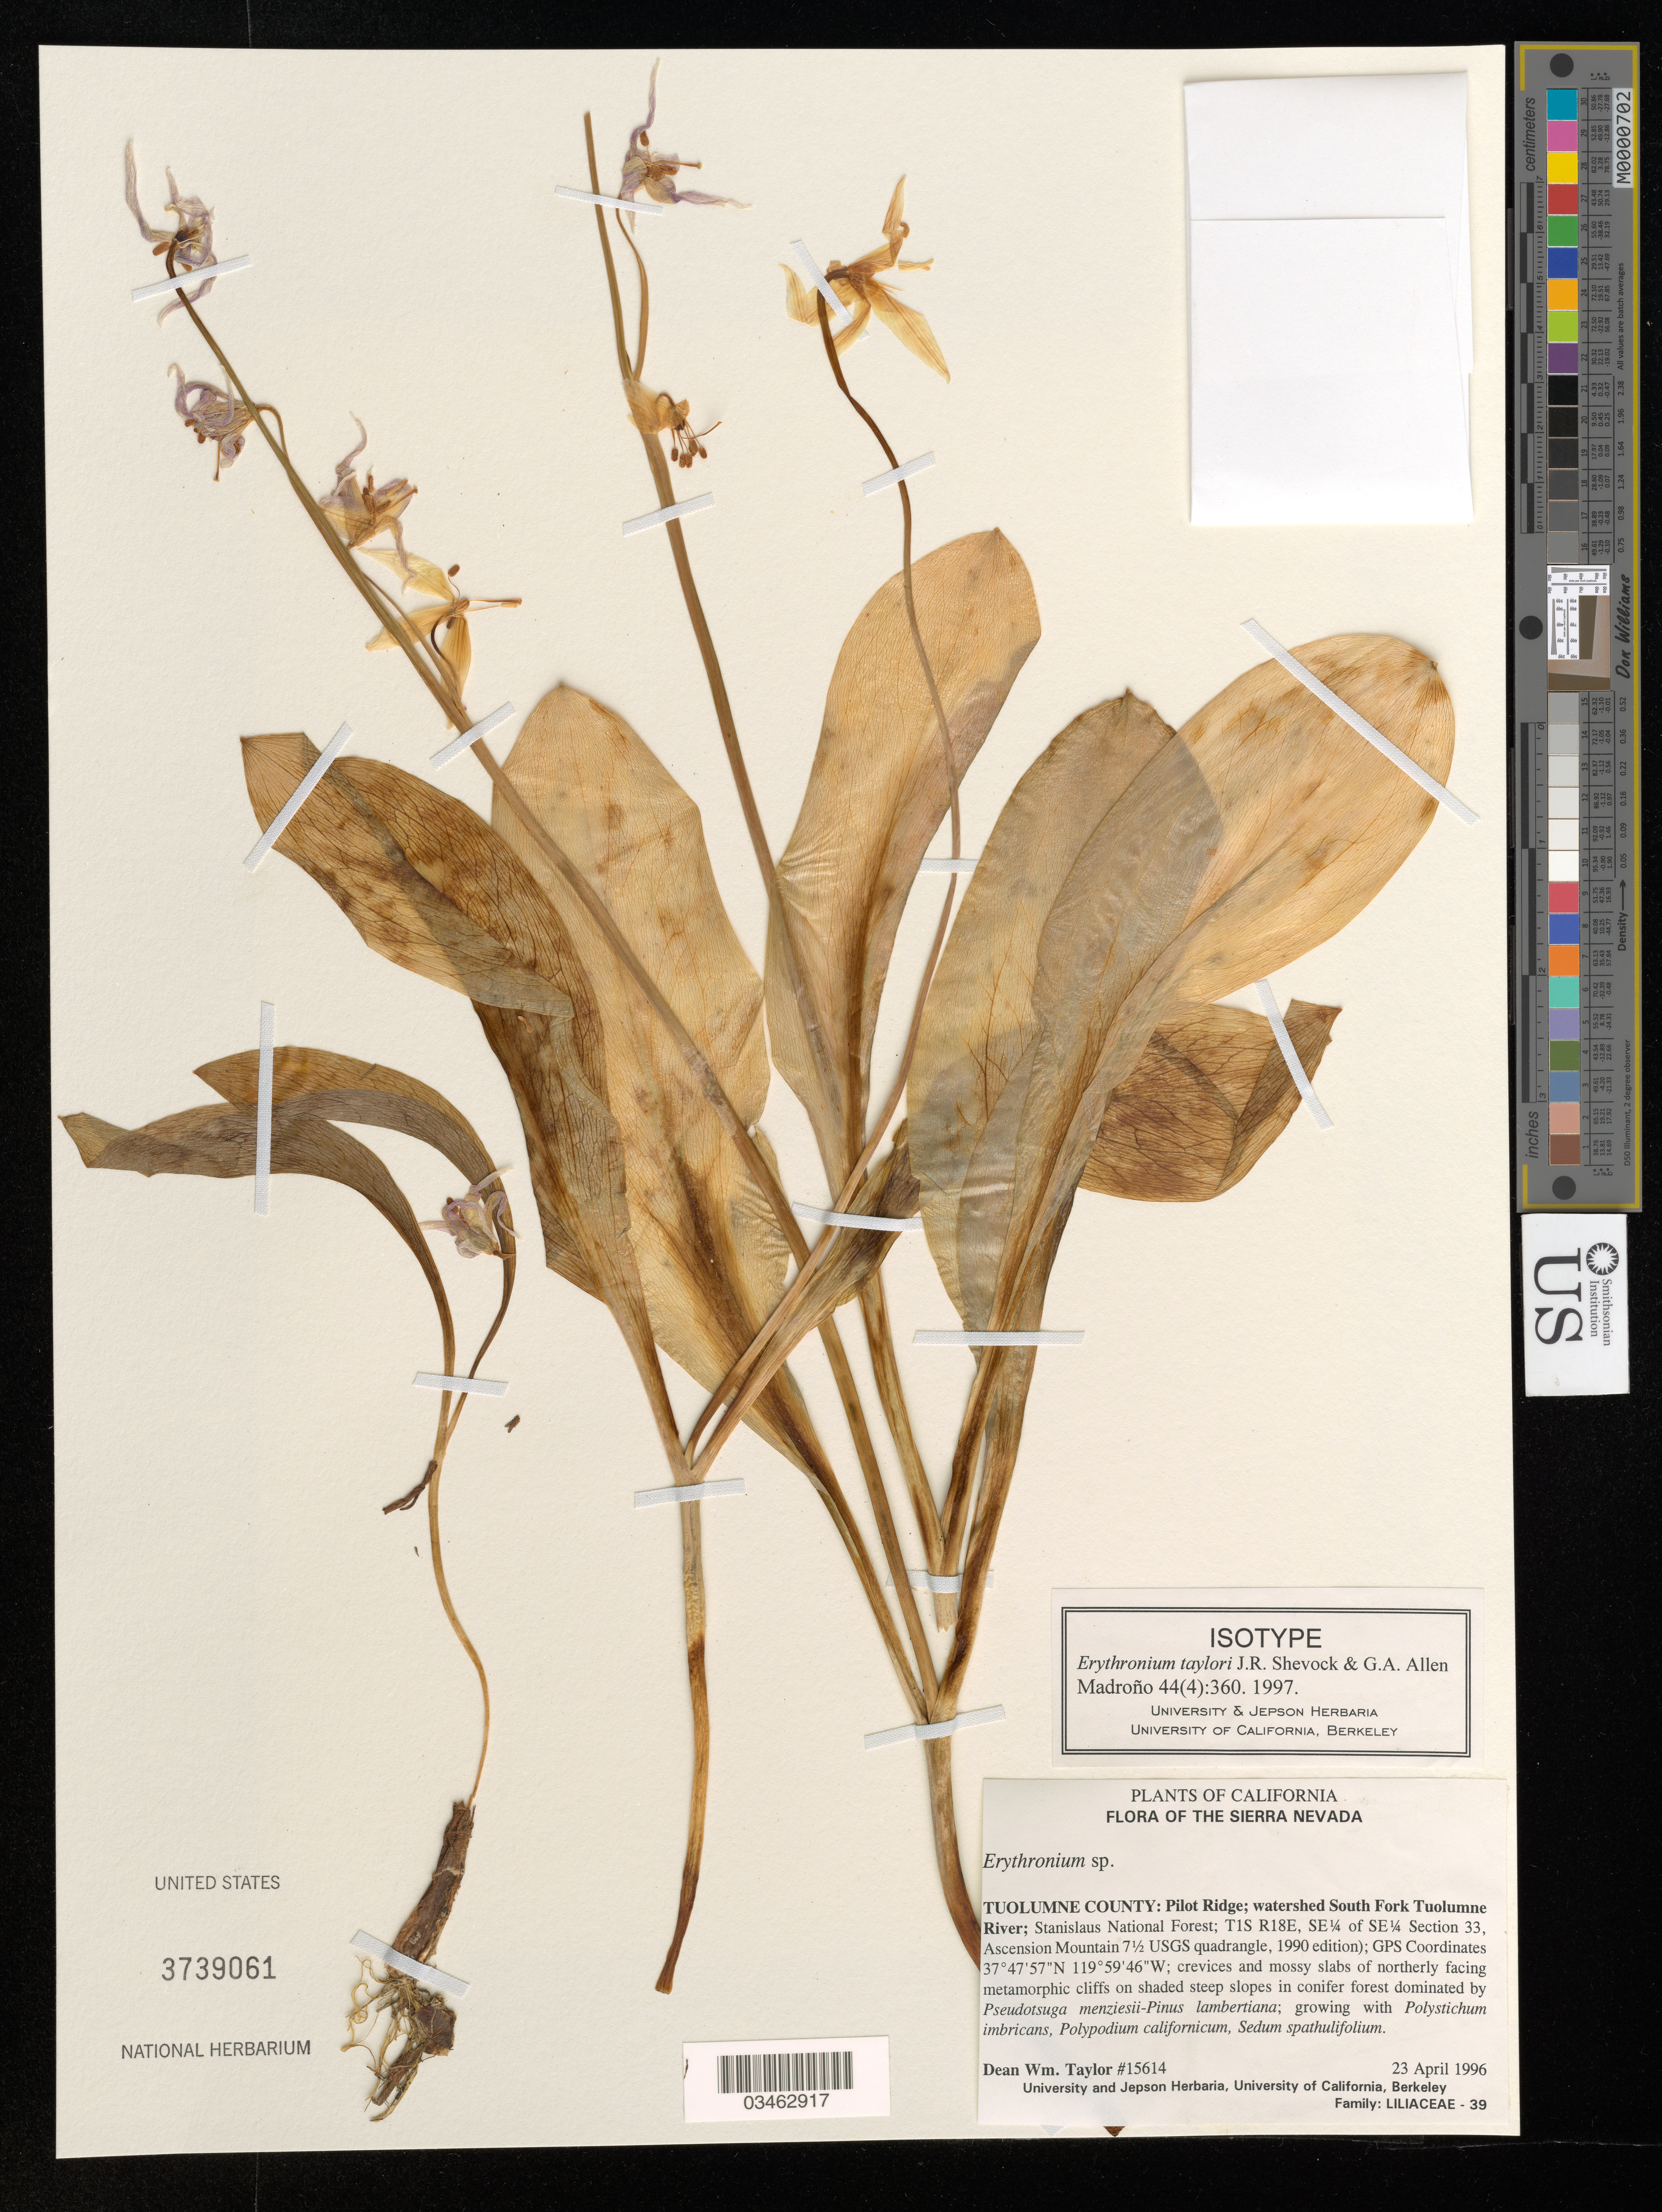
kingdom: Plantae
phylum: Tracheophyta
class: Liliopsida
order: Liliales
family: Liliaceae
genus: Erythronium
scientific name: Erythronium taylorii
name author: Shevock & G.A. Allen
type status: Isotype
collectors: D. W. Taylor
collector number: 15614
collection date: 1996-04-23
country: United States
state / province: California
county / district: Tuolumne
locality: Pilot Ridge; watershed South Fork Tuolumne River; Stanislau National Forest; T1S R18E, SE 1/4 Section 33, Ascension Mountain 7 1/2 USGS quadrangle, 1990 edition.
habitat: crevices and mossy slabs of northerly facing metamorphic cliffs on shaded steep slopes in conifer forest dominated by Pseudotsuga menziesii-Pinus lambertiana; growing with Polystichum imbricans, Polypodium californicum, Sedum spathulifolium.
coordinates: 37 47 57 N, 119 59 46 W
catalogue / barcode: US 3739061